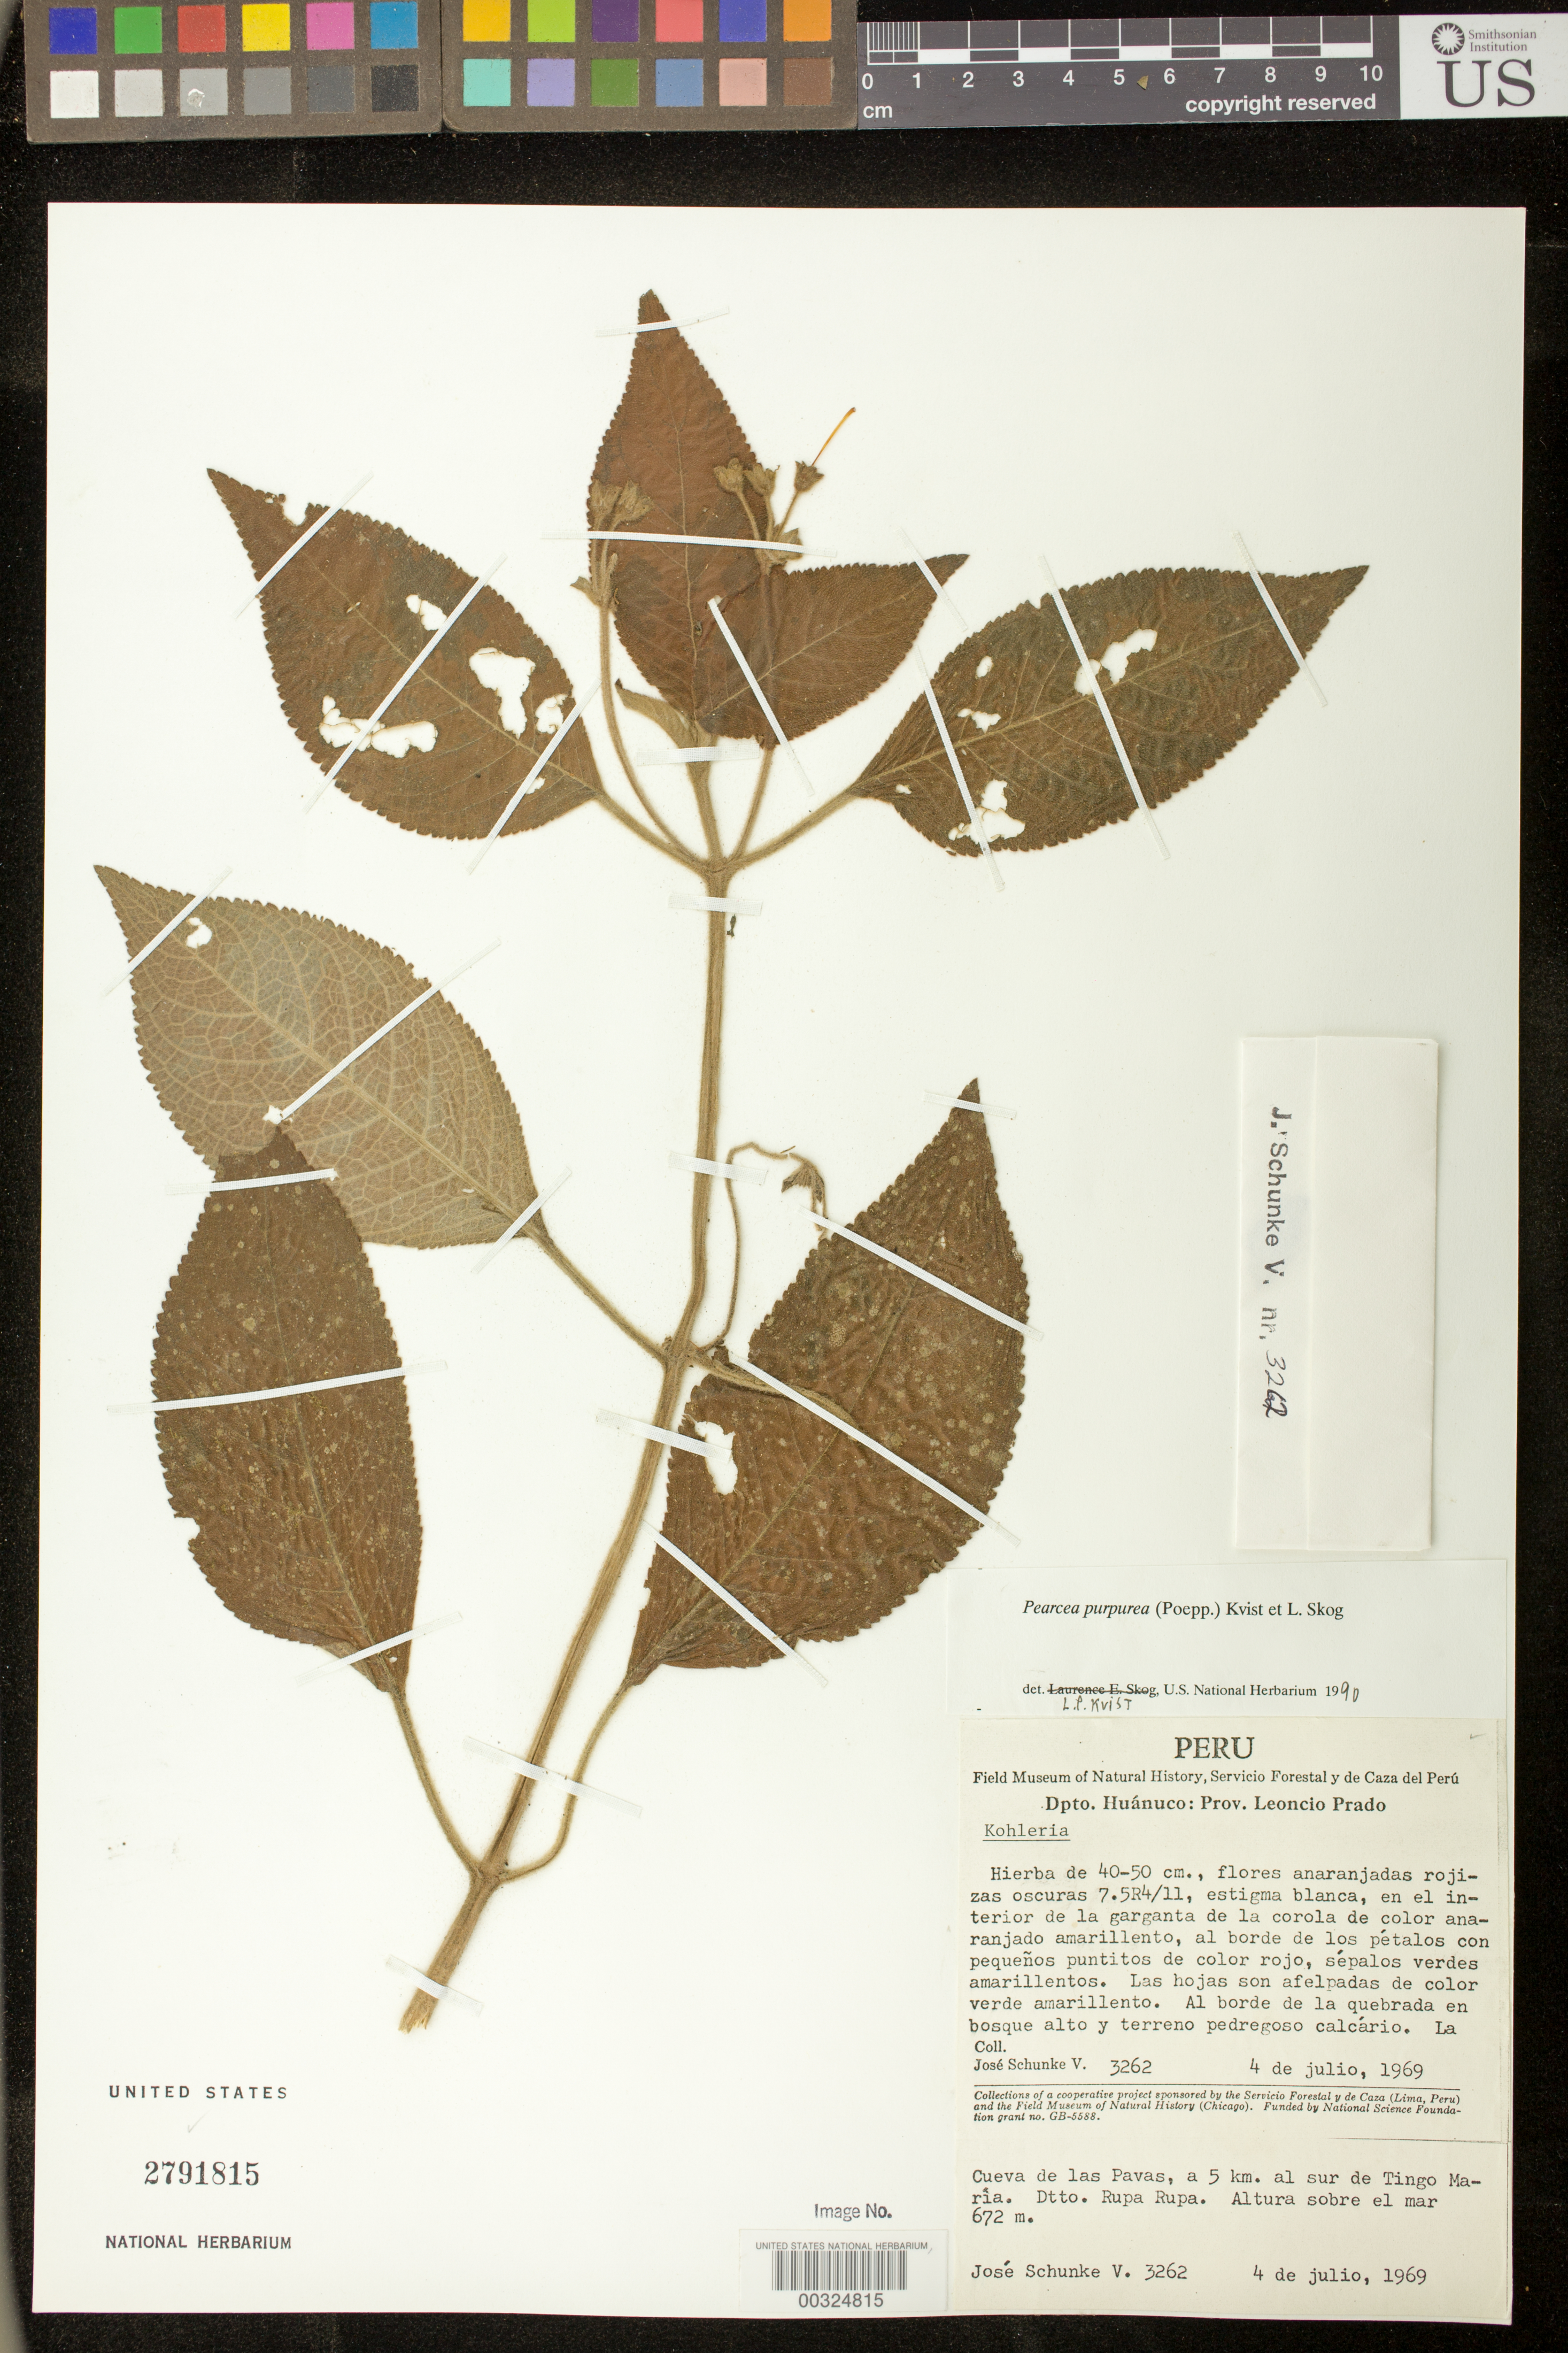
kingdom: Plantae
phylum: Tracheophyta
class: Magnoliopsida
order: Lamiales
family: Gesneriaceae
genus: Pearcea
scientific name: Pearcea purpurea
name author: (Poepp.) L.P. Kvist & L.E. Skog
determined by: Skog, Laurence E.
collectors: J. Schunke Vigo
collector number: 3262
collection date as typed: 04 Jul 1969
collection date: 1969-07-04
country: Peru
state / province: Huánuco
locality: Prov. Leoncio Prado, Dtto. Rupa Rupa; La Cueva de Las Pavas, a 5 km S de Tingo María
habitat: Al borde de la quebrada en bosque alto y terreno pedregoso calcário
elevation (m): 672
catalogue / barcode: US 2791815